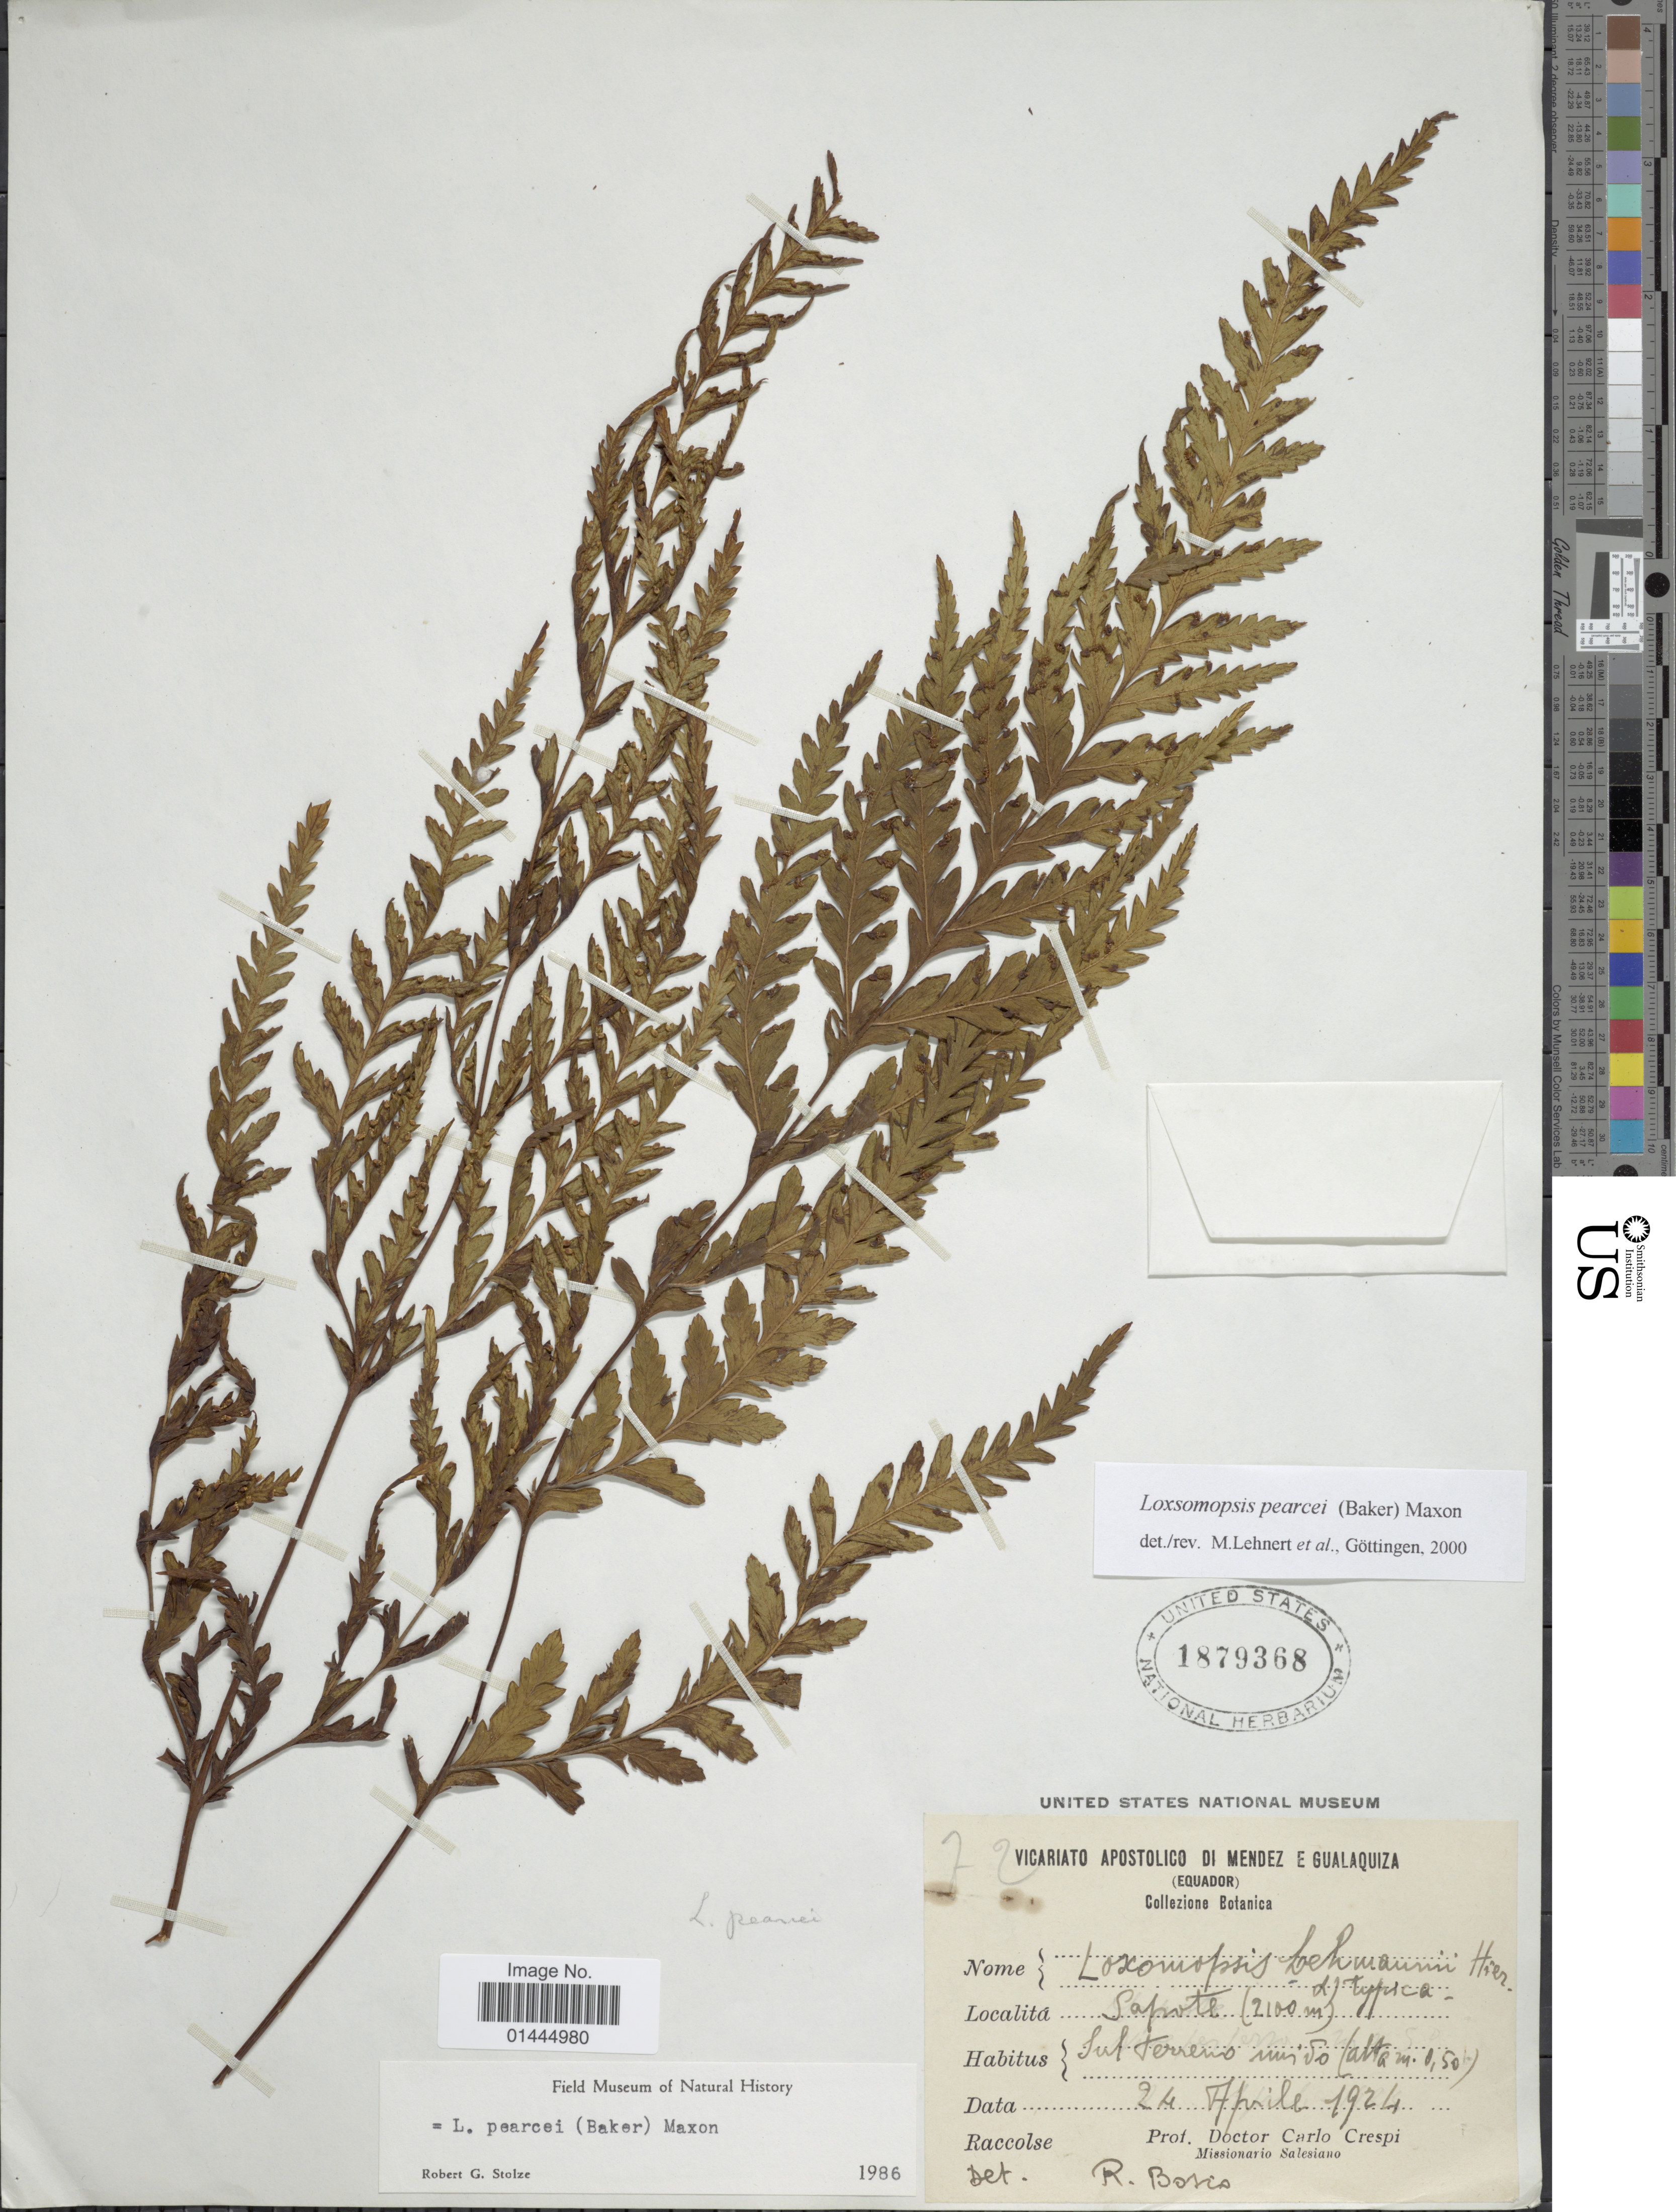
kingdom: Plantae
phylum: Tracheophyta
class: Polypodiopsida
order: Cyatheales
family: Loxsomataceae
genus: Loxsomopsis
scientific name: Loxsomopsis pearcei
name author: (Baker) Maxon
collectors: C. Crespi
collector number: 72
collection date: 1924-04-24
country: Ecuador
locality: Sapote, sul terreno umido [interpreted].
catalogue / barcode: US 1879368